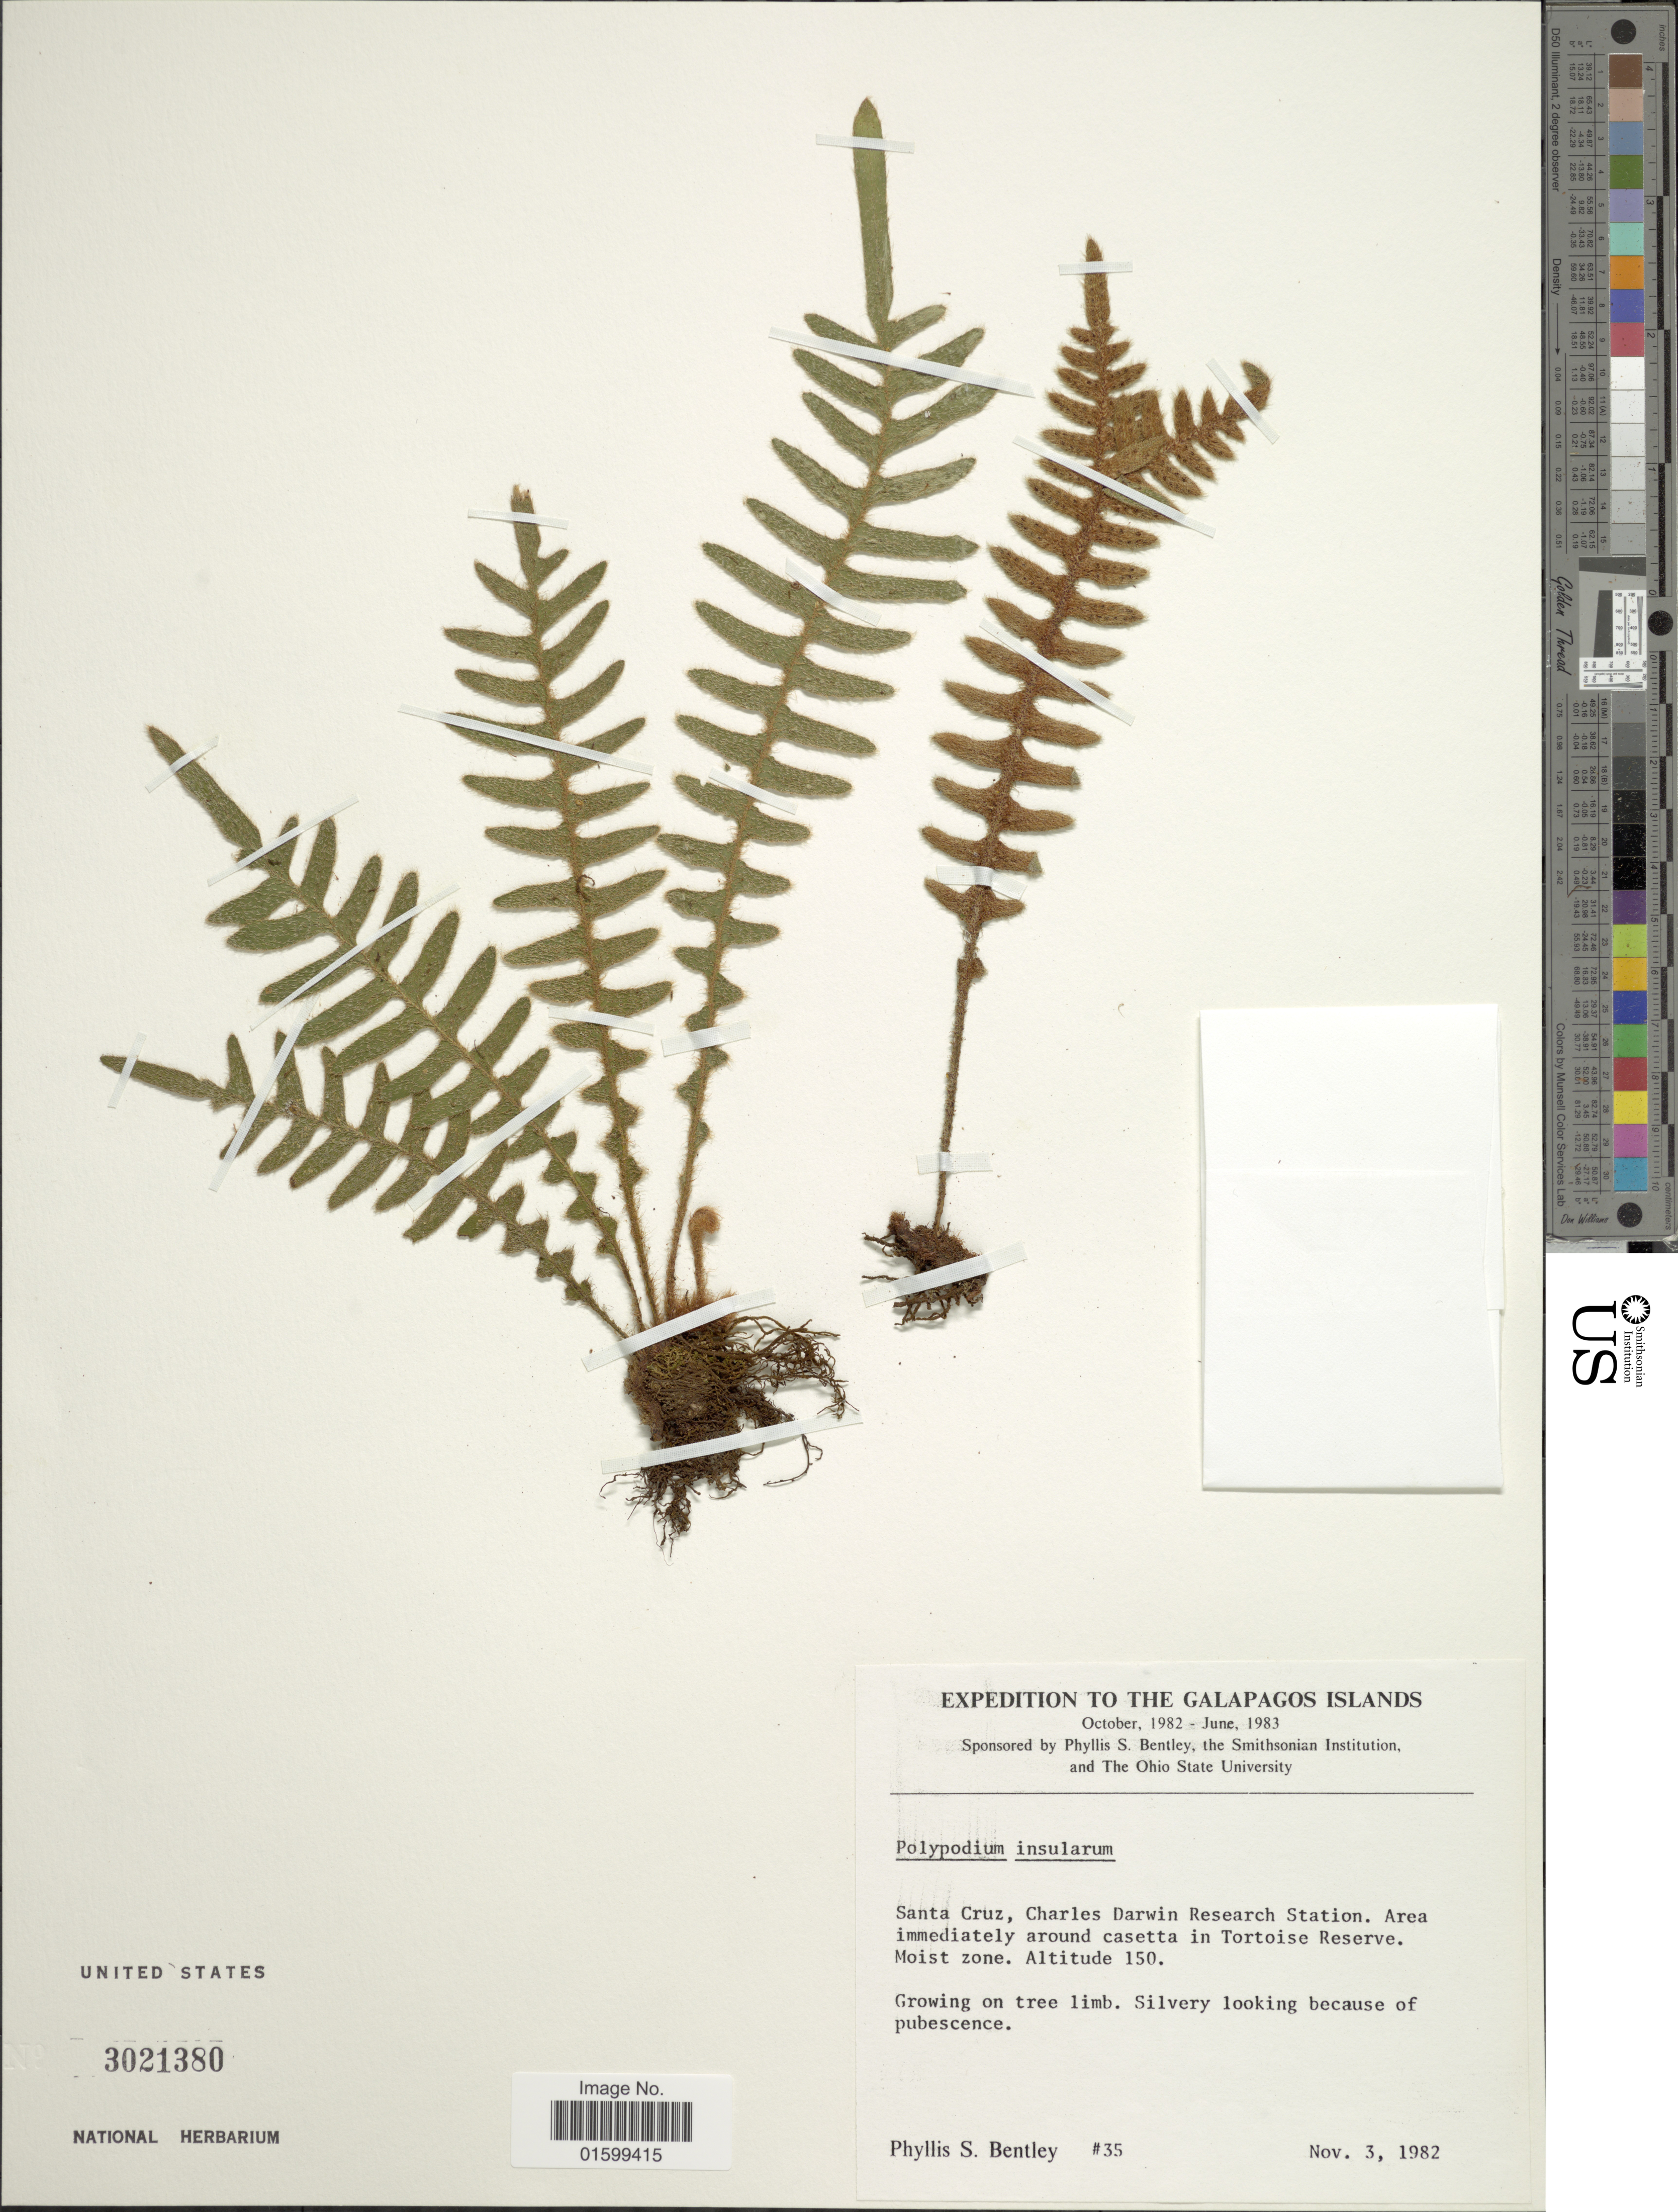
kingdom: Plantae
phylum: Tracheophyta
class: Polypodiopsida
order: Polypodiales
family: Polypodiaceae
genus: Pleopeltis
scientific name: Pleopeltis insularum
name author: (C.V. Morton) A.R. Sm.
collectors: P. S. Bentley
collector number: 35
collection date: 1935-11-03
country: Ecuador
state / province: Colón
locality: Galapagos Islands, Santa Cruz,Charles Darwin Research Station, Area immediately around casetta in Tortoise Reserve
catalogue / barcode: US 3021380